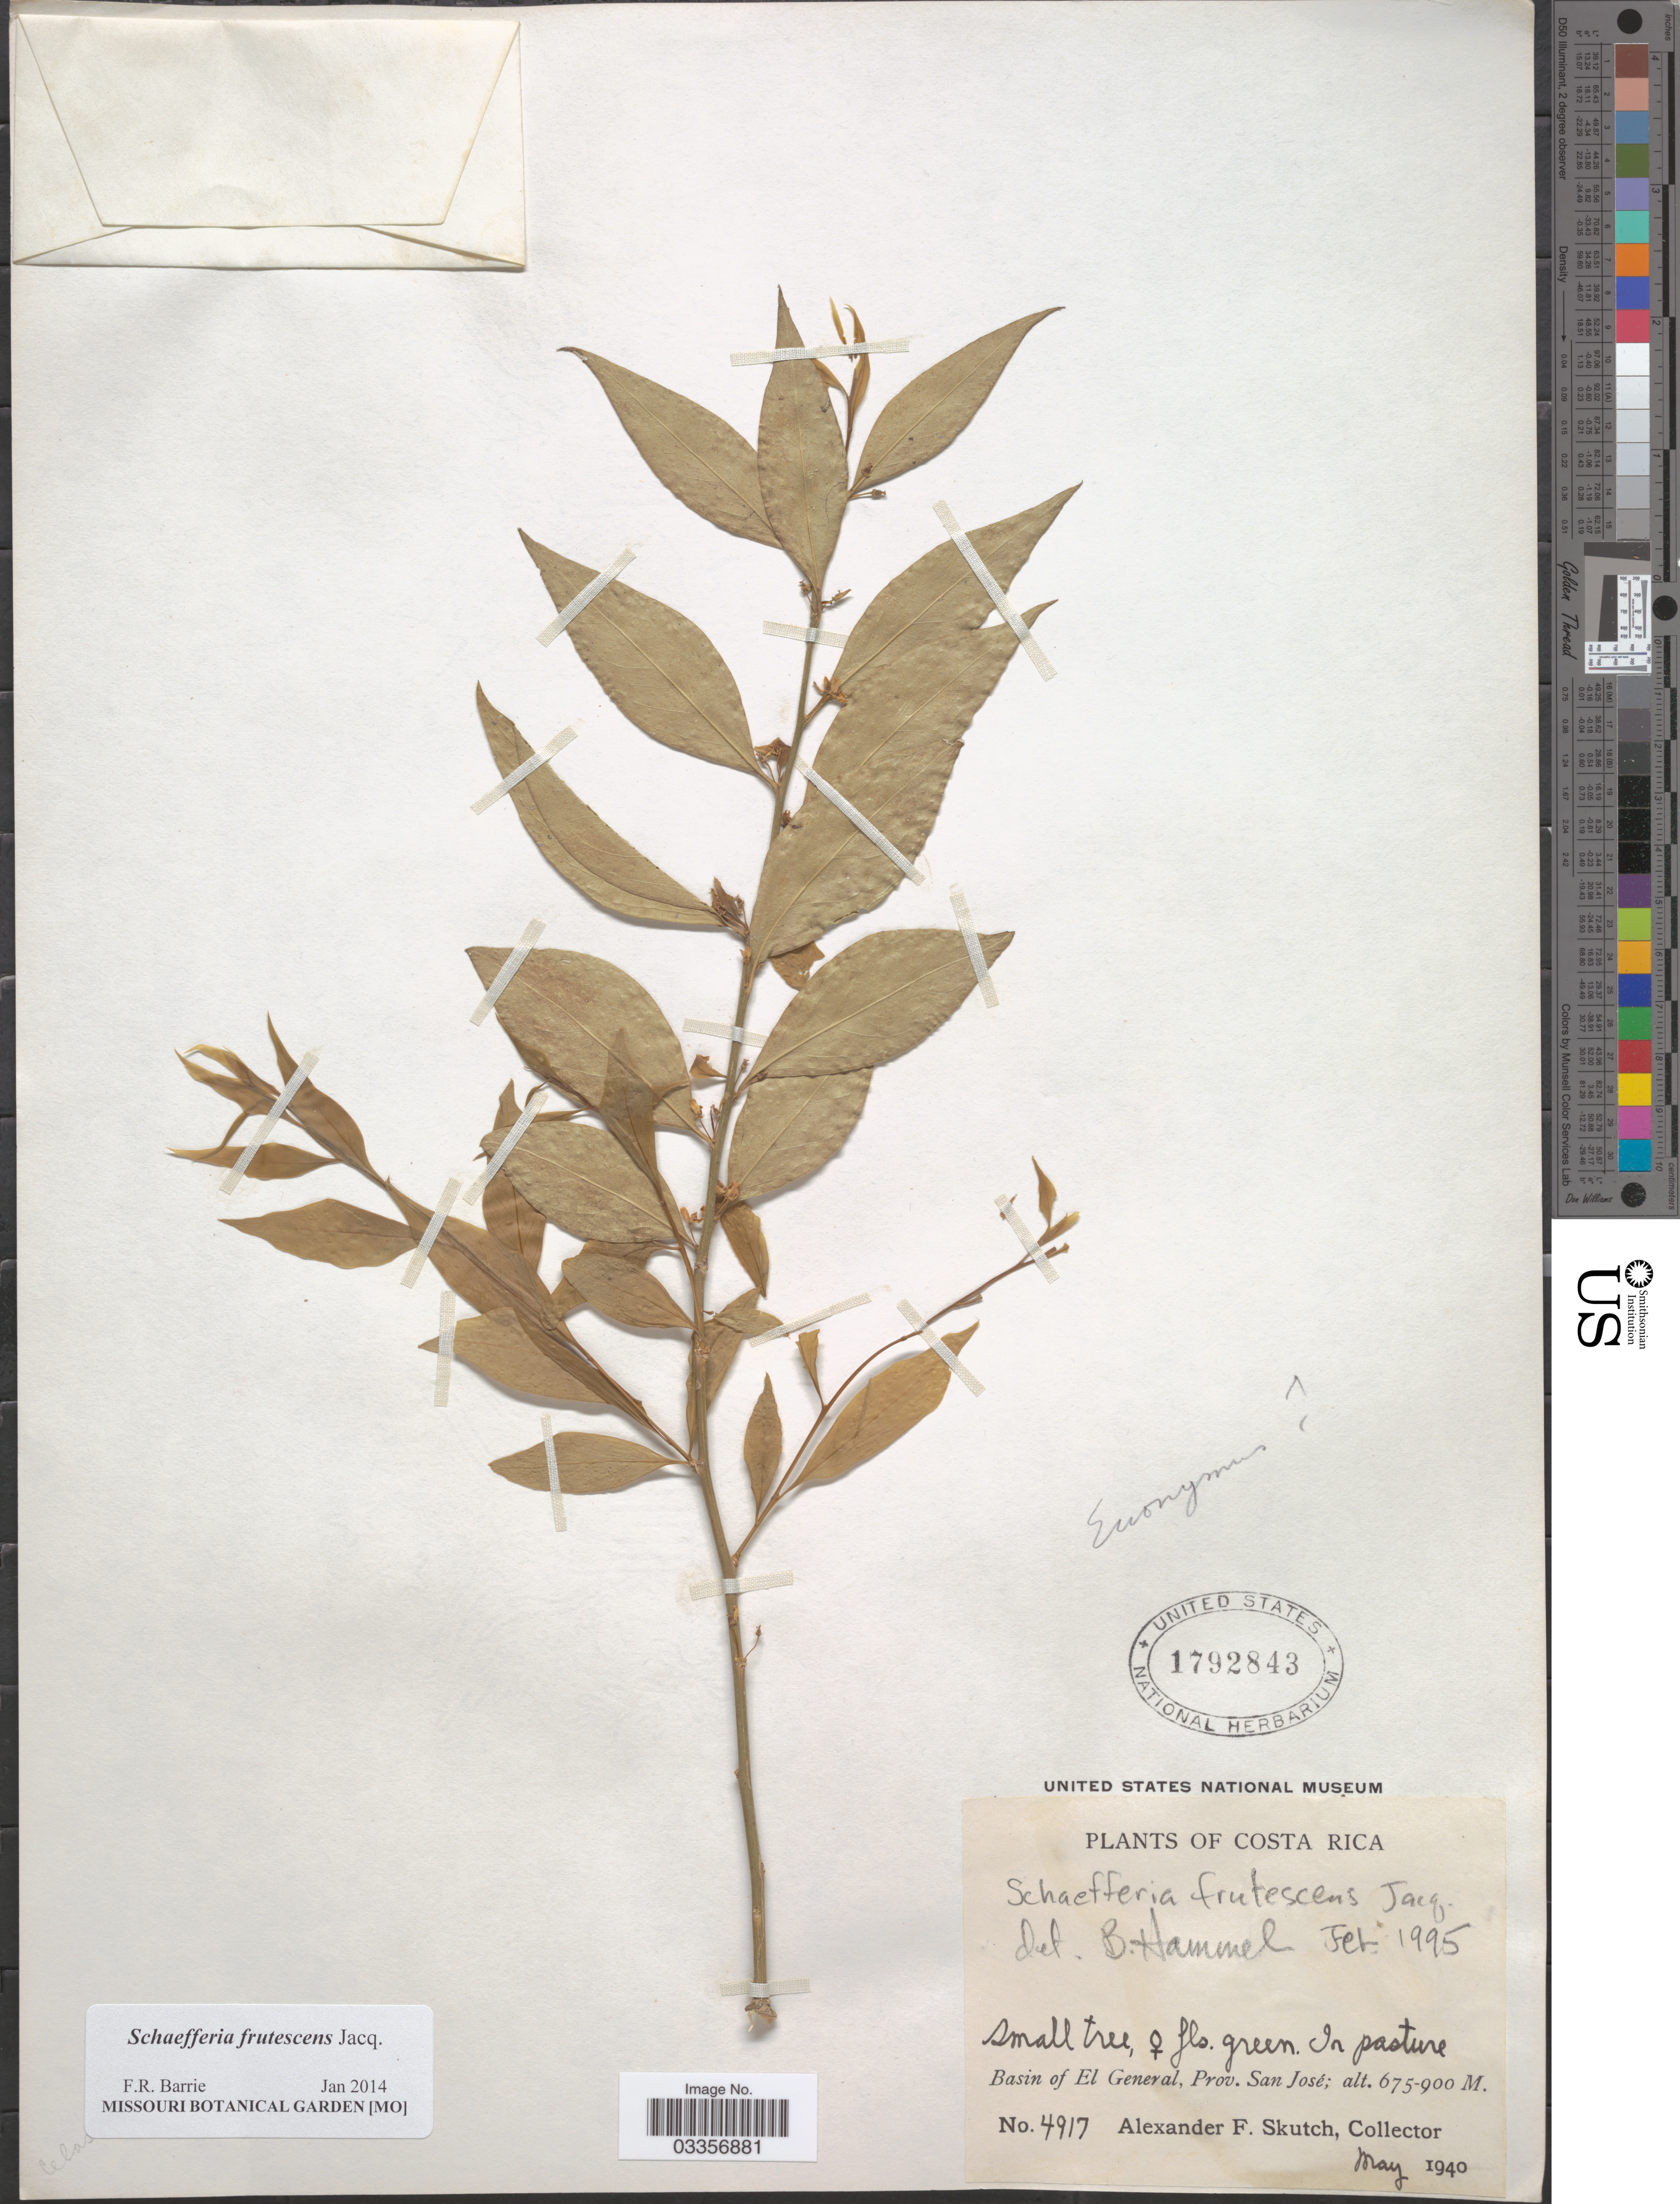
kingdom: Plantae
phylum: Tracheophyta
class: Magnoliopsida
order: Celastrales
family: Celastraceae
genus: Schaefferia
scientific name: Schaefferia frutescens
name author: Jacq.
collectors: A. F. Skutch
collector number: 4917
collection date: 1940-05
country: Costa Rica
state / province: San José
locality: Basin of El General.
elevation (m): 675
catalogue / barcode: US 1792843